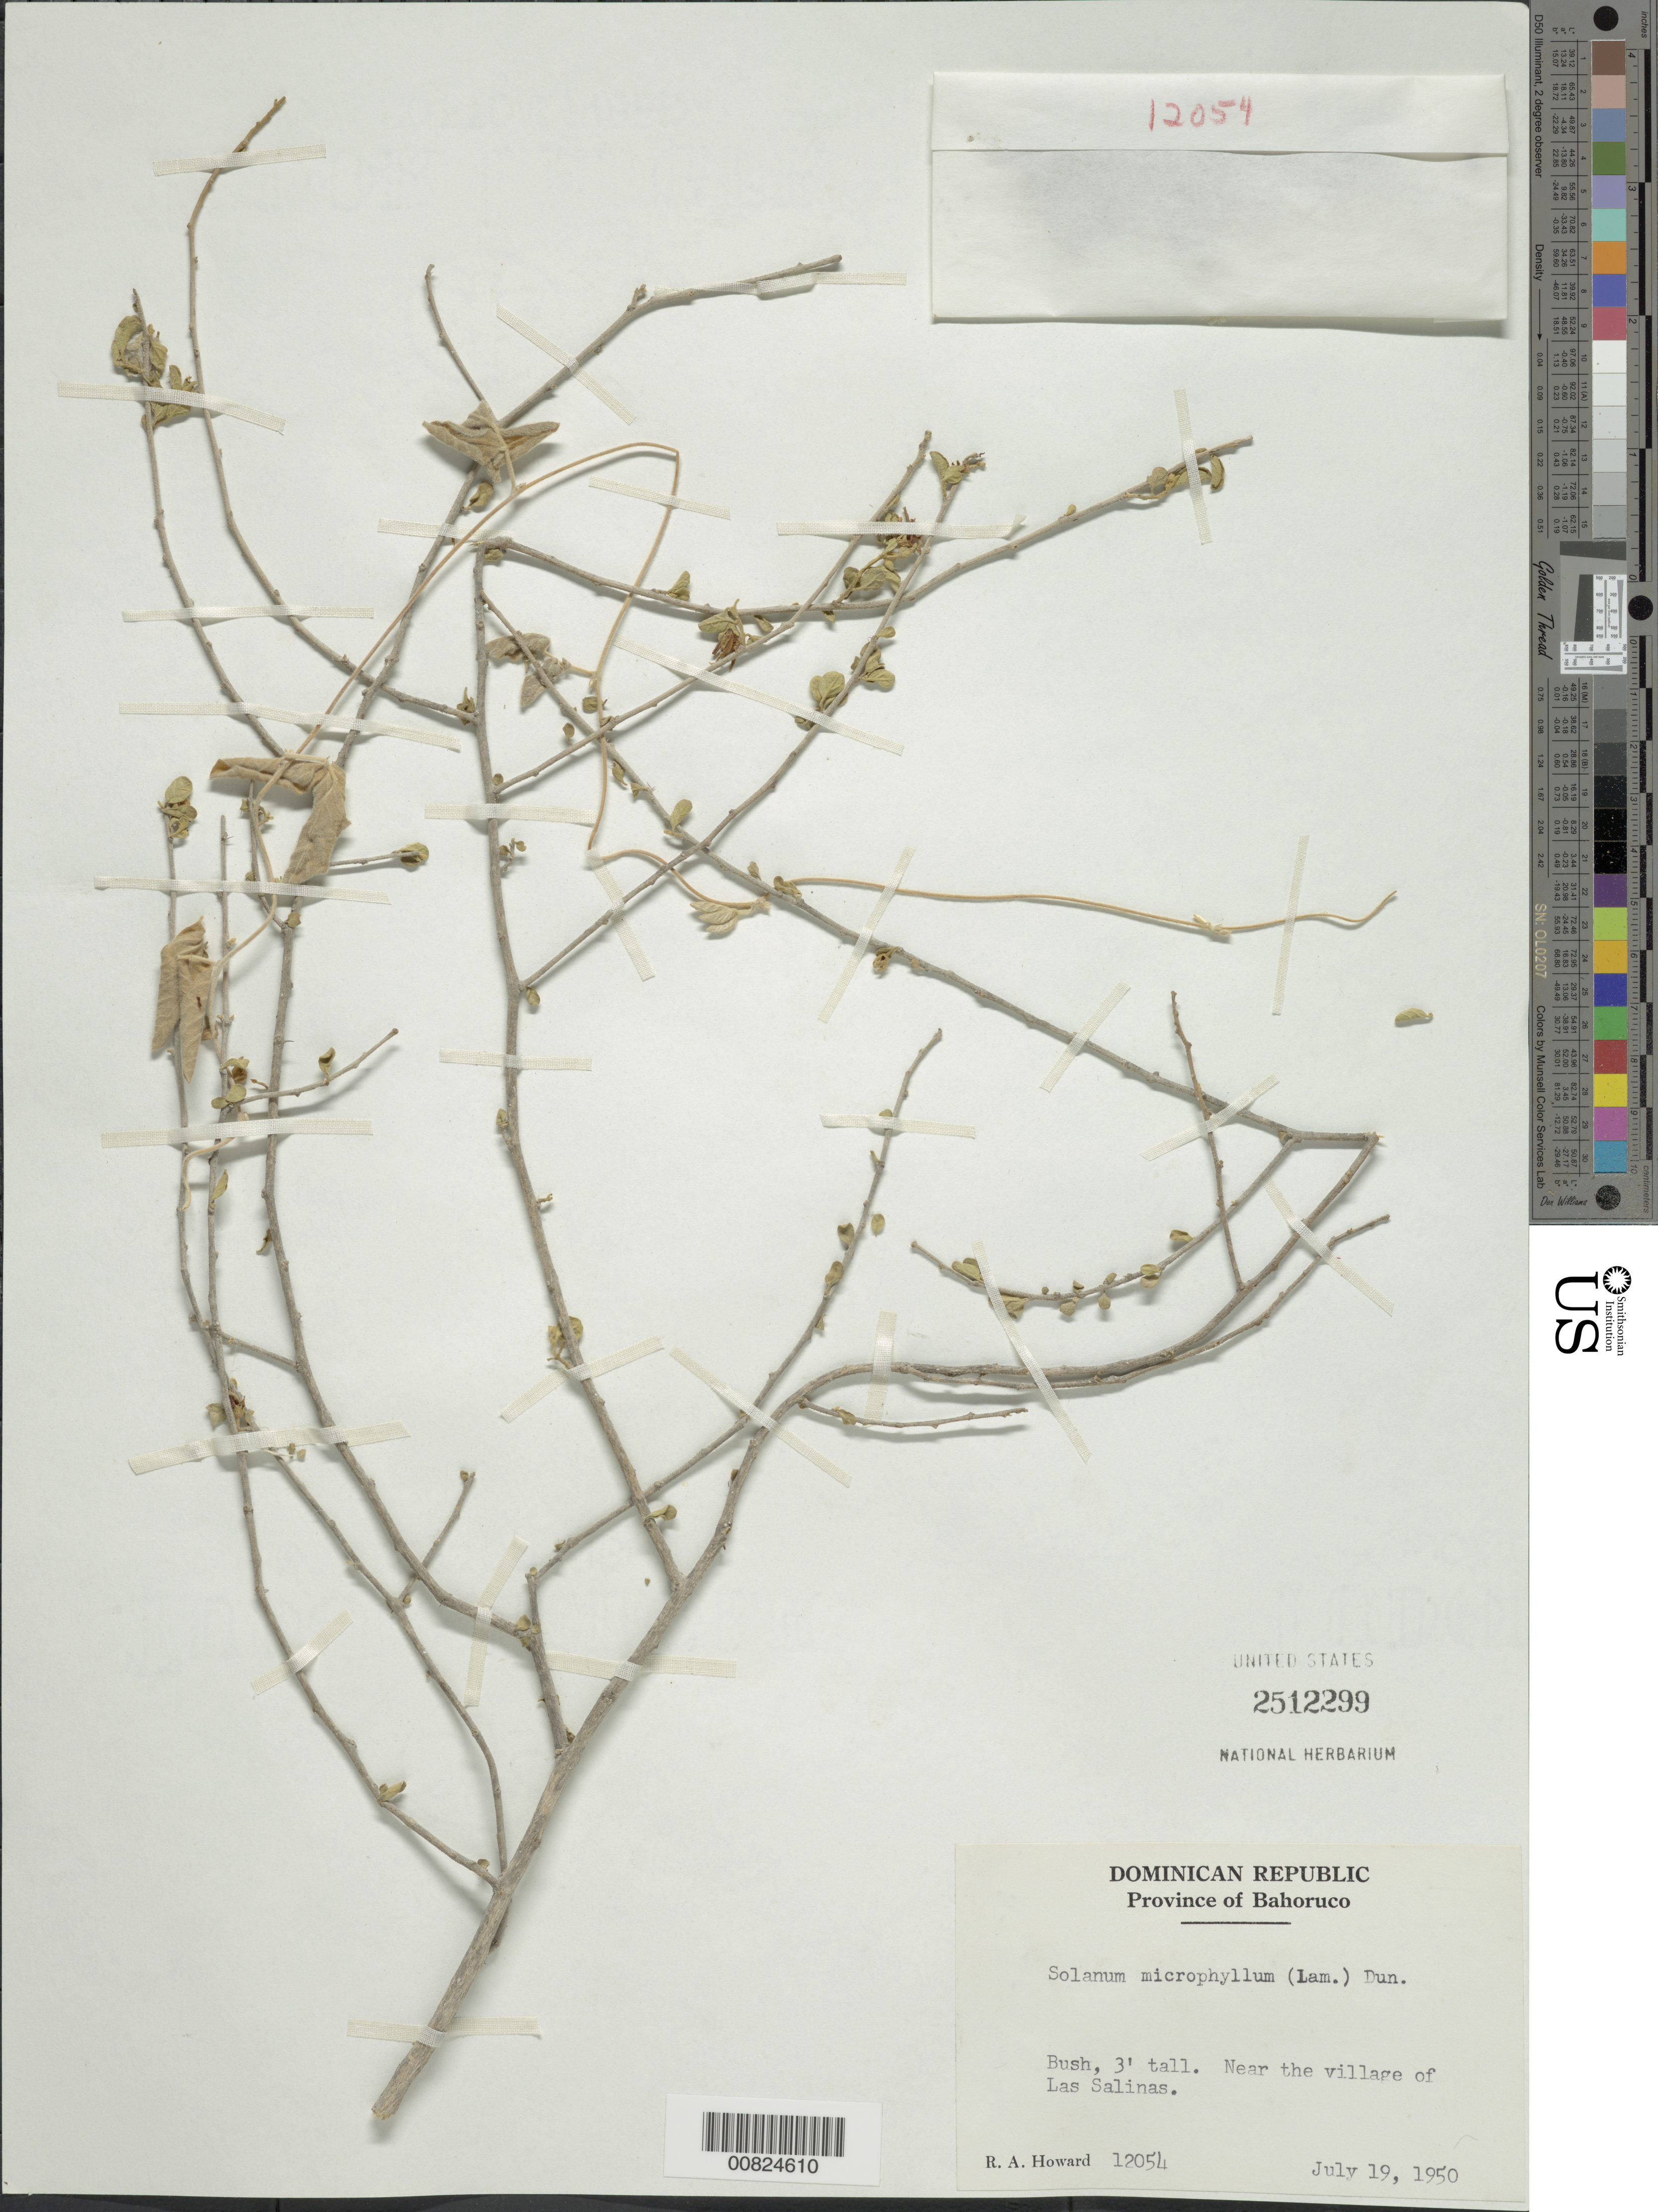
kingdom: Plantae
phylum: Tracheophyta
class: Magnoliopsida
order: Solanales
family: Solanaceae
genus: Solanum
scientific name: Solanum microphyllum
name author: Hawkes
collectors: R. A. Howard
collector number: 12054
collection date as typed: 19 Jul 1950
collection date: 1950-07-19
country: Dominican Republic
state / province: Baoruco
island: Hispaniola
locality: Near the village of Las Salinas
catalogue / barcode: US 2512299